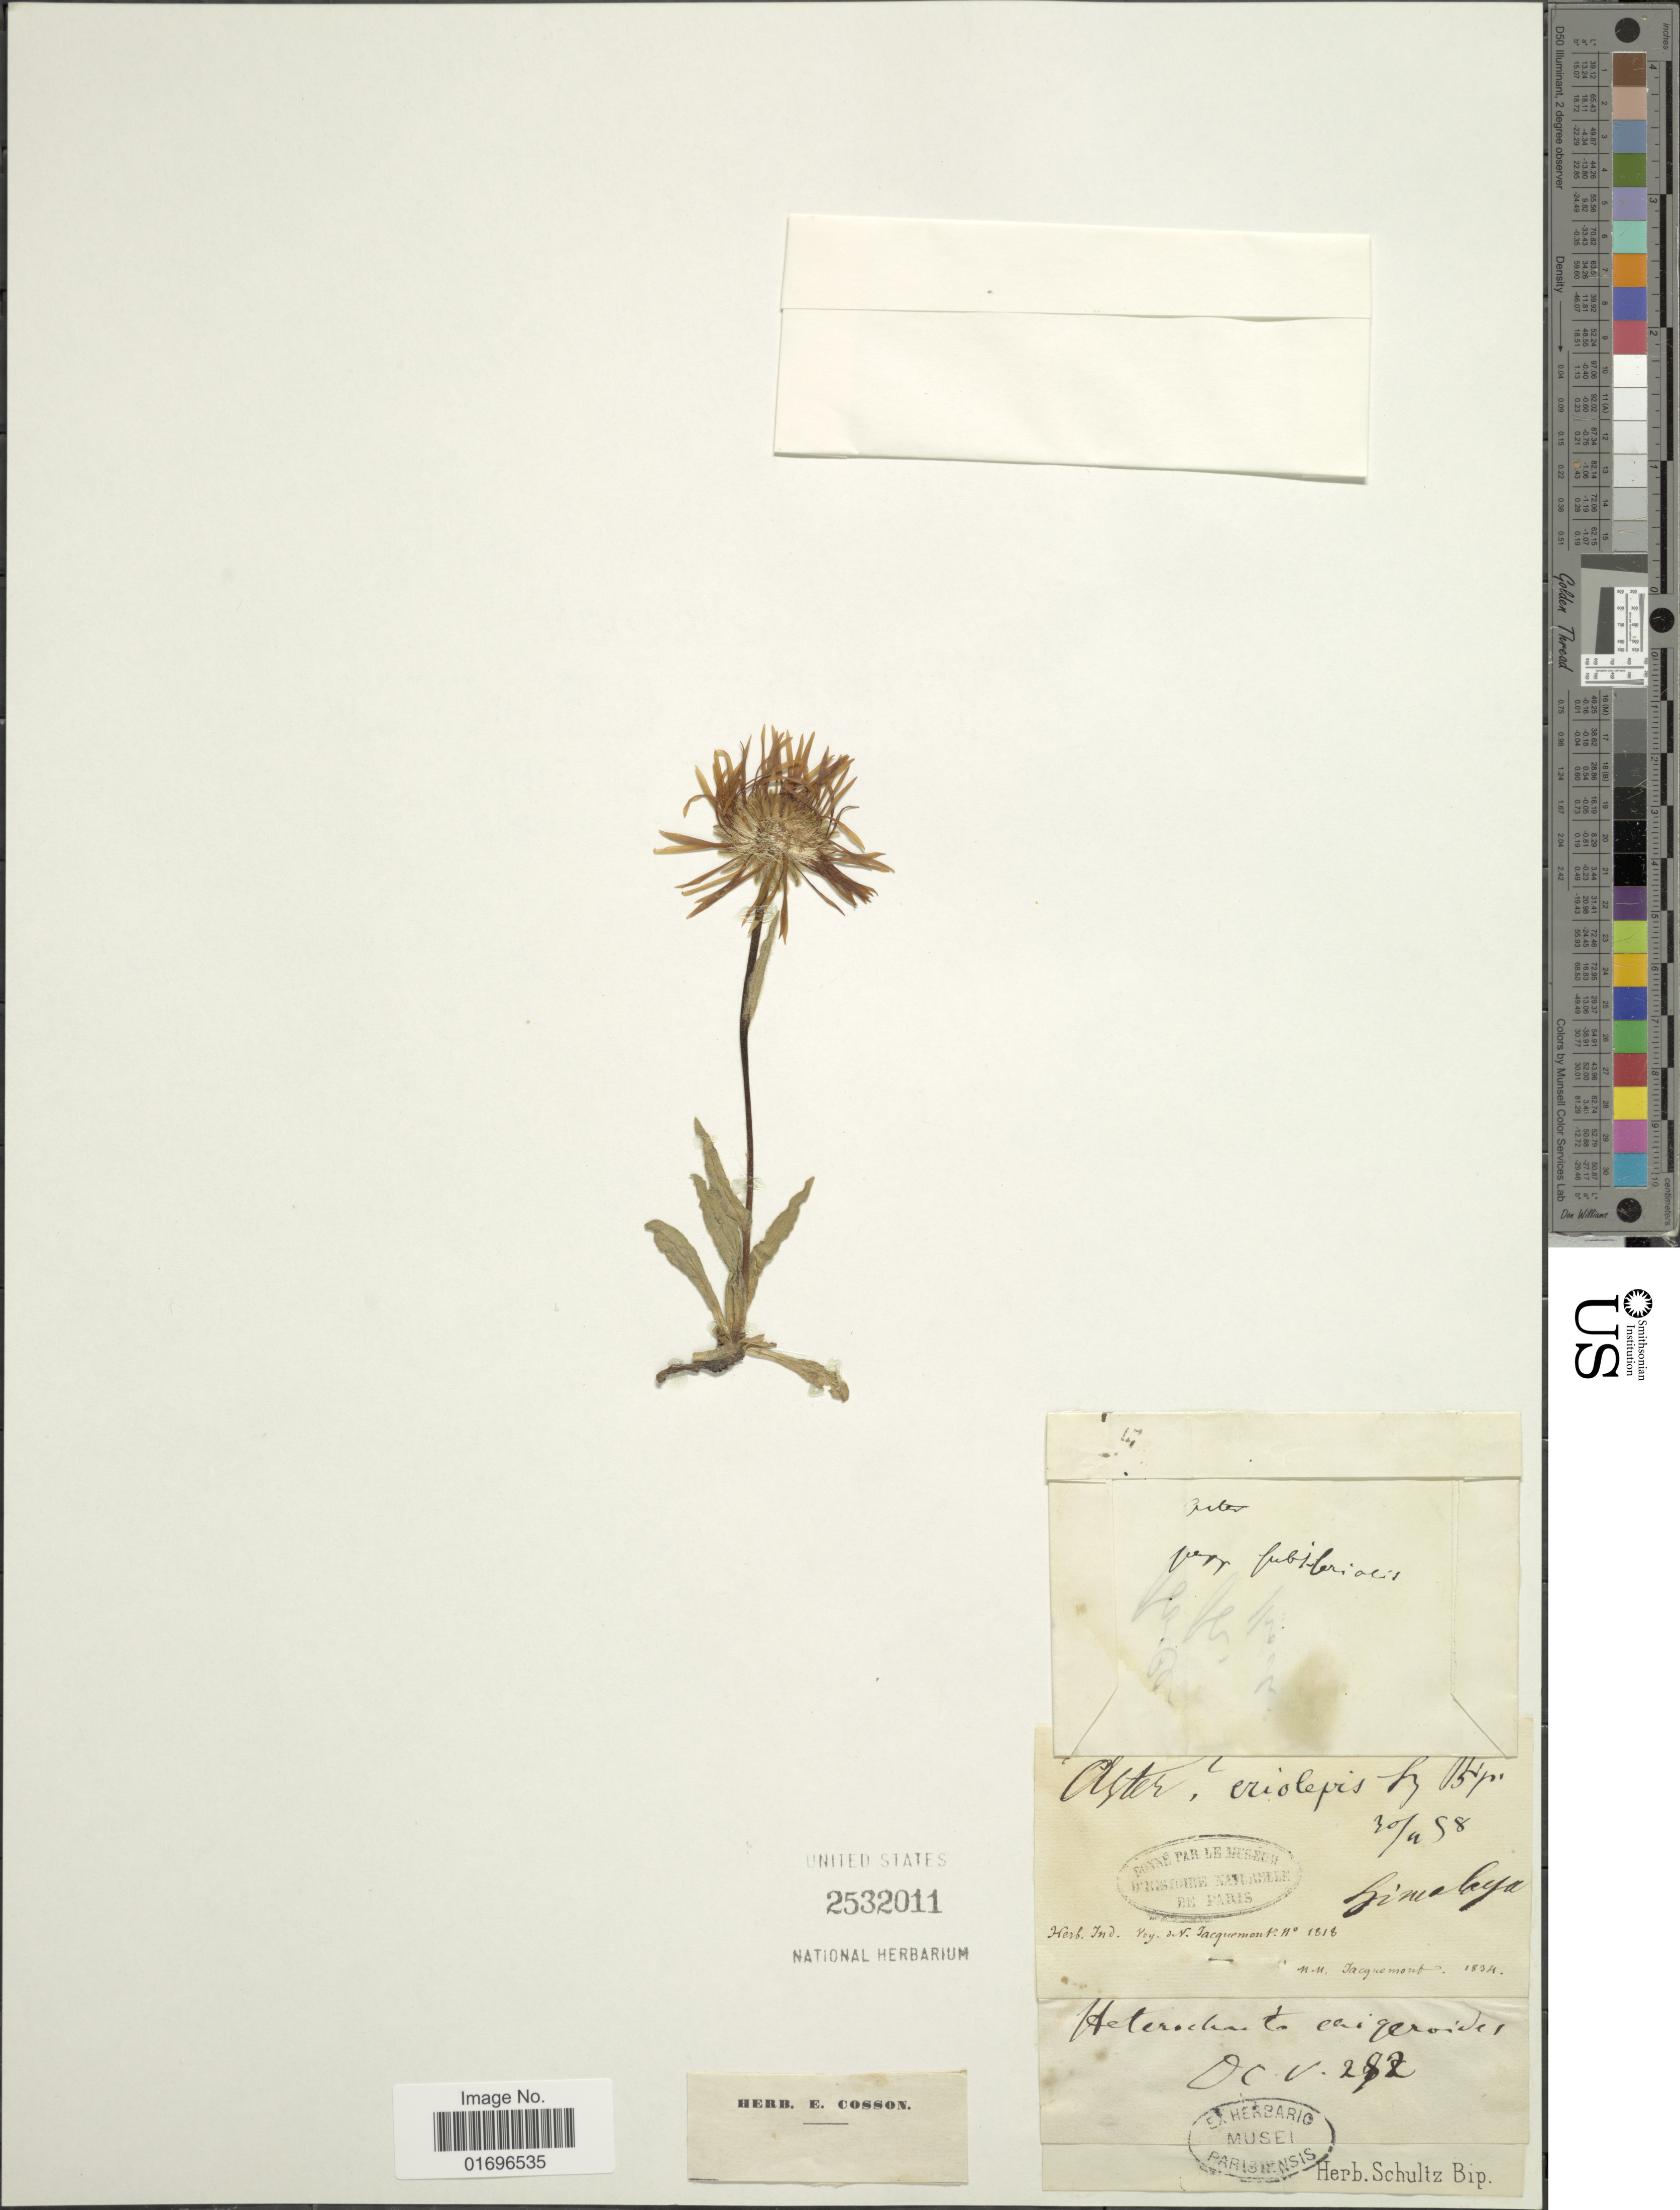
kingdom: Plantae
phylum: Tracheophyta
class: Magnoliopsida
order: Asterales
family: Asteraceae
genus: Erigeron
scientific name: Erigeron uniflorus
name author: L.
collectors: V. Jacquemont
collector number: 1818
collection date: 1834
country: India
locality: Himalaya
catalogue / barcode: US 2532011